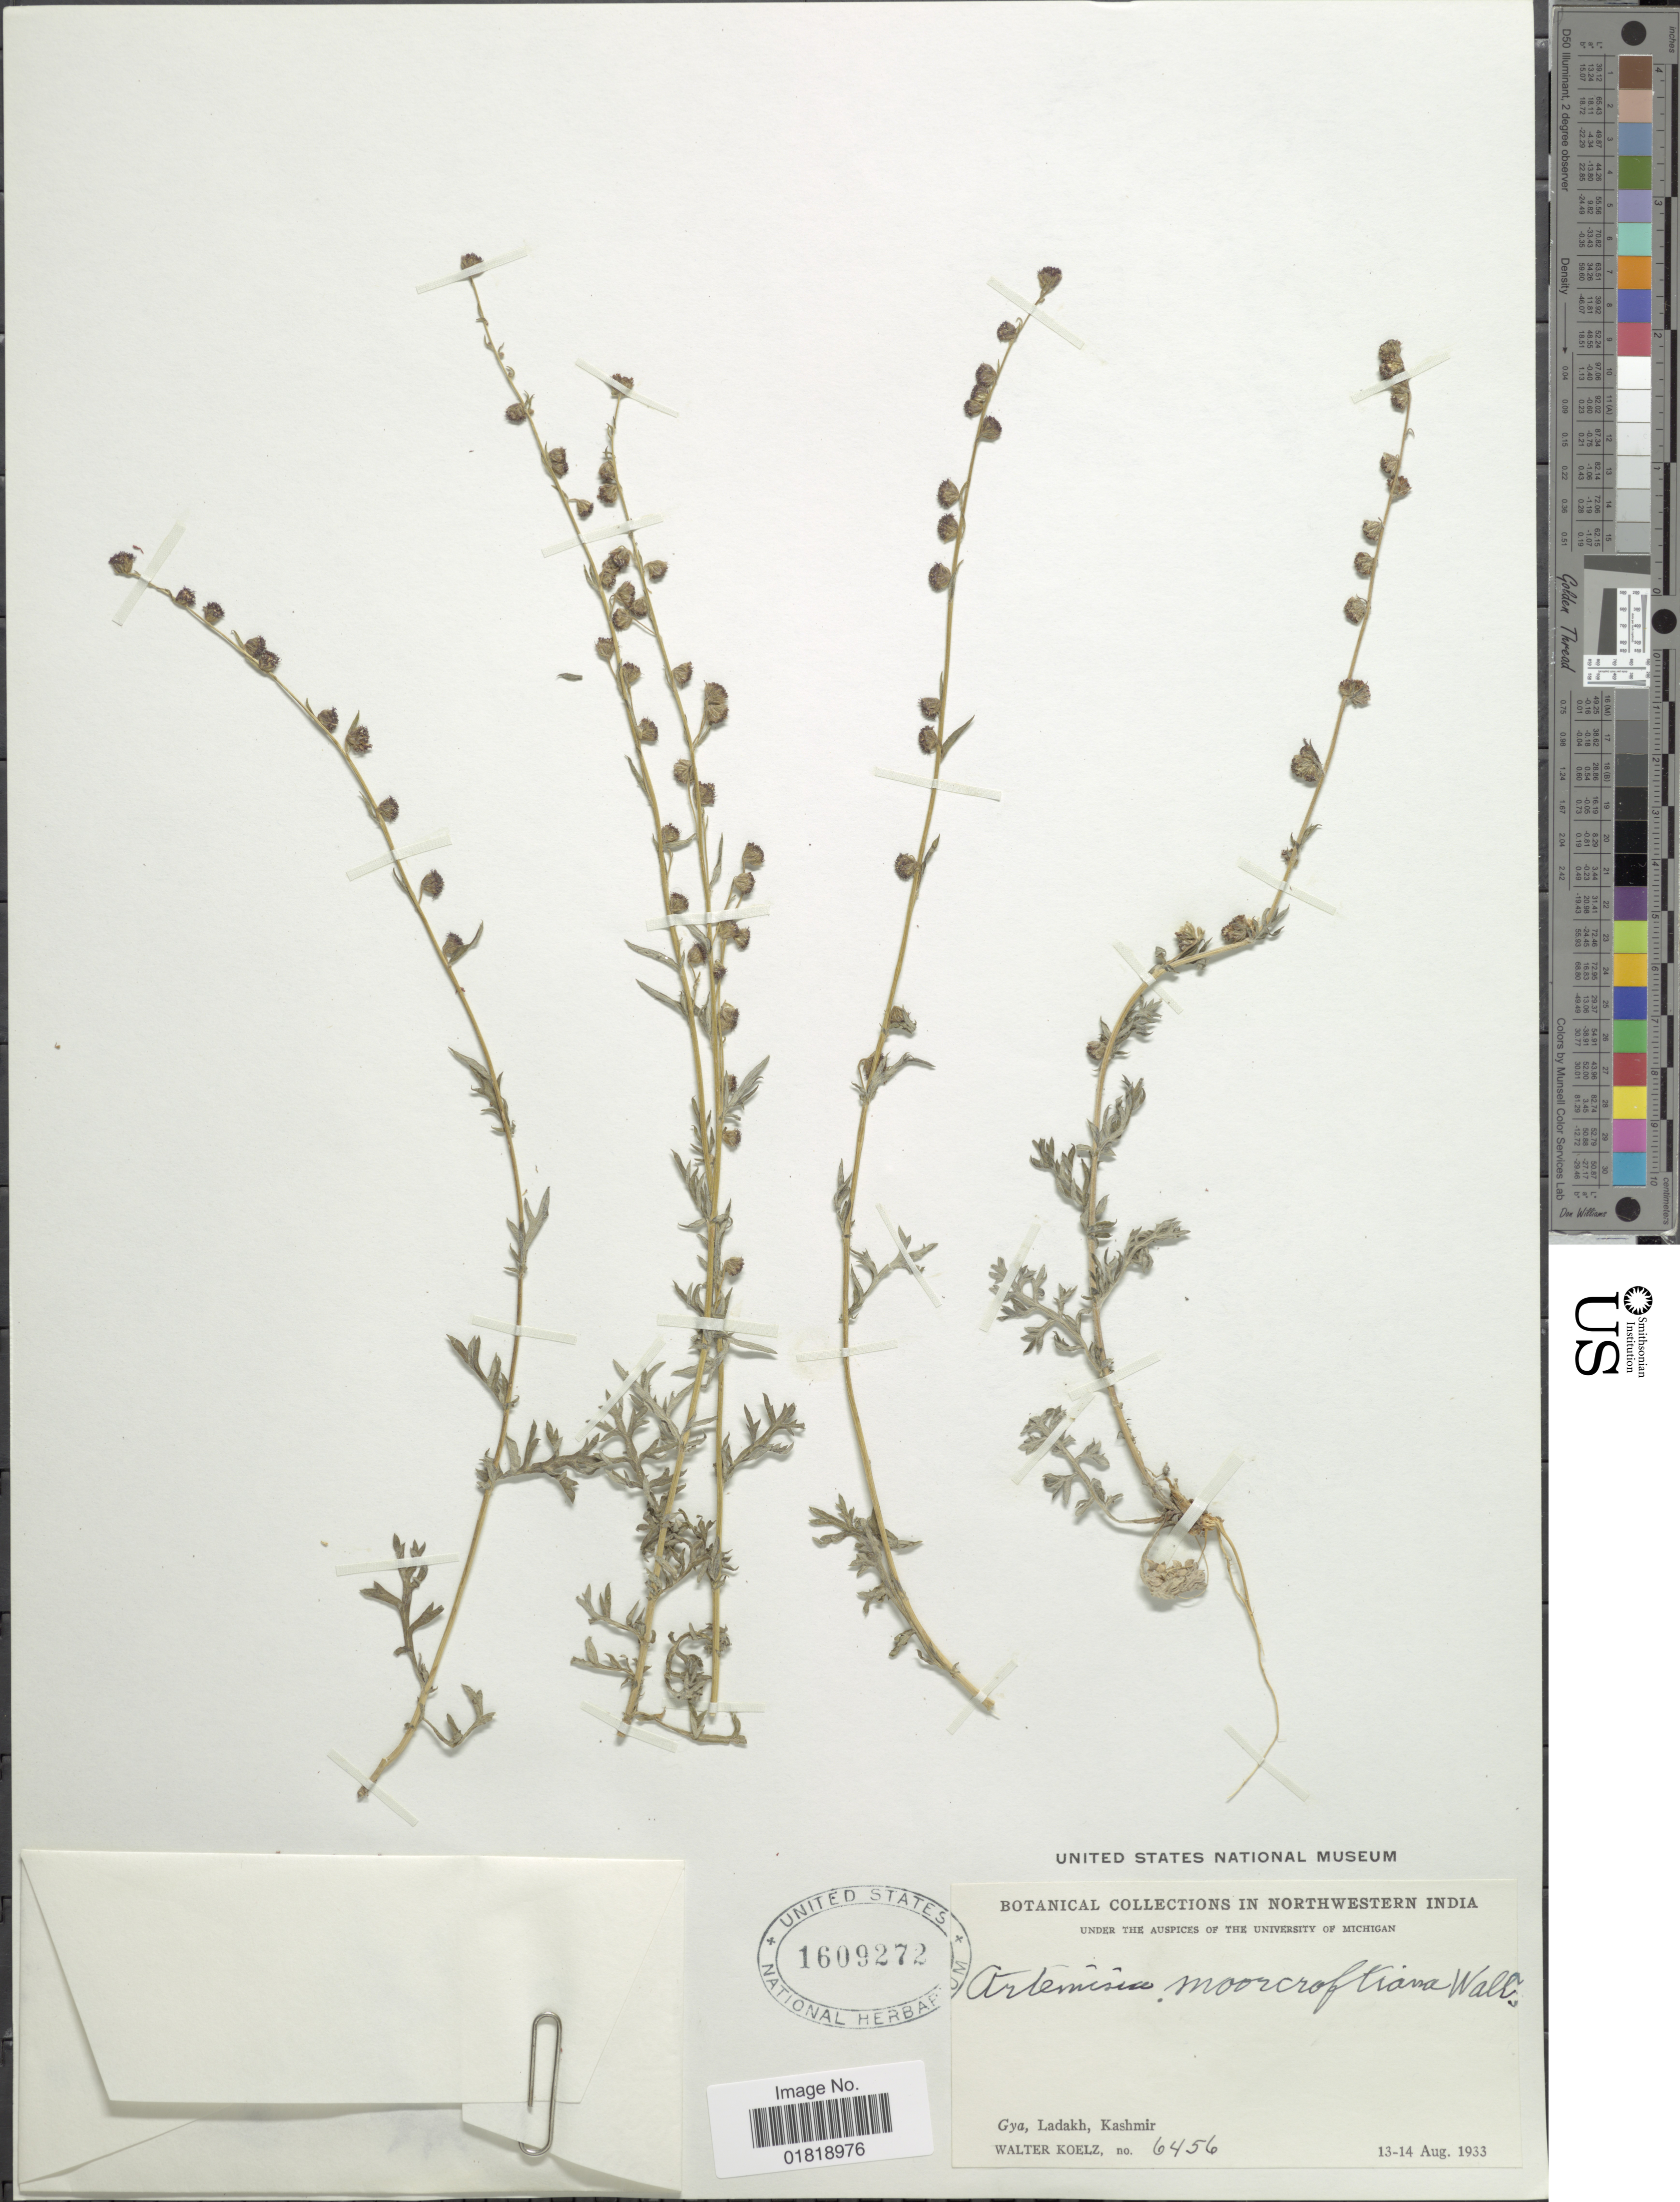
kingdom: Plantae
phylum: Tracheophyta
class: Magnoliopsida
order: Asterales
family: Asteraceae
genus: Artemisia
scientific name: Artemisia moorcroftiana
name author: Wall. ex DC.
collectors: W. N. Koelz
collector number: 6456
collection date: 1933-08-13/1933-08-14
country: India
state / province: Jammu and Kashmir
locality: Northwestern India, Gya, Ladakh, Kashmir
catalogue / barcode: US 1609272